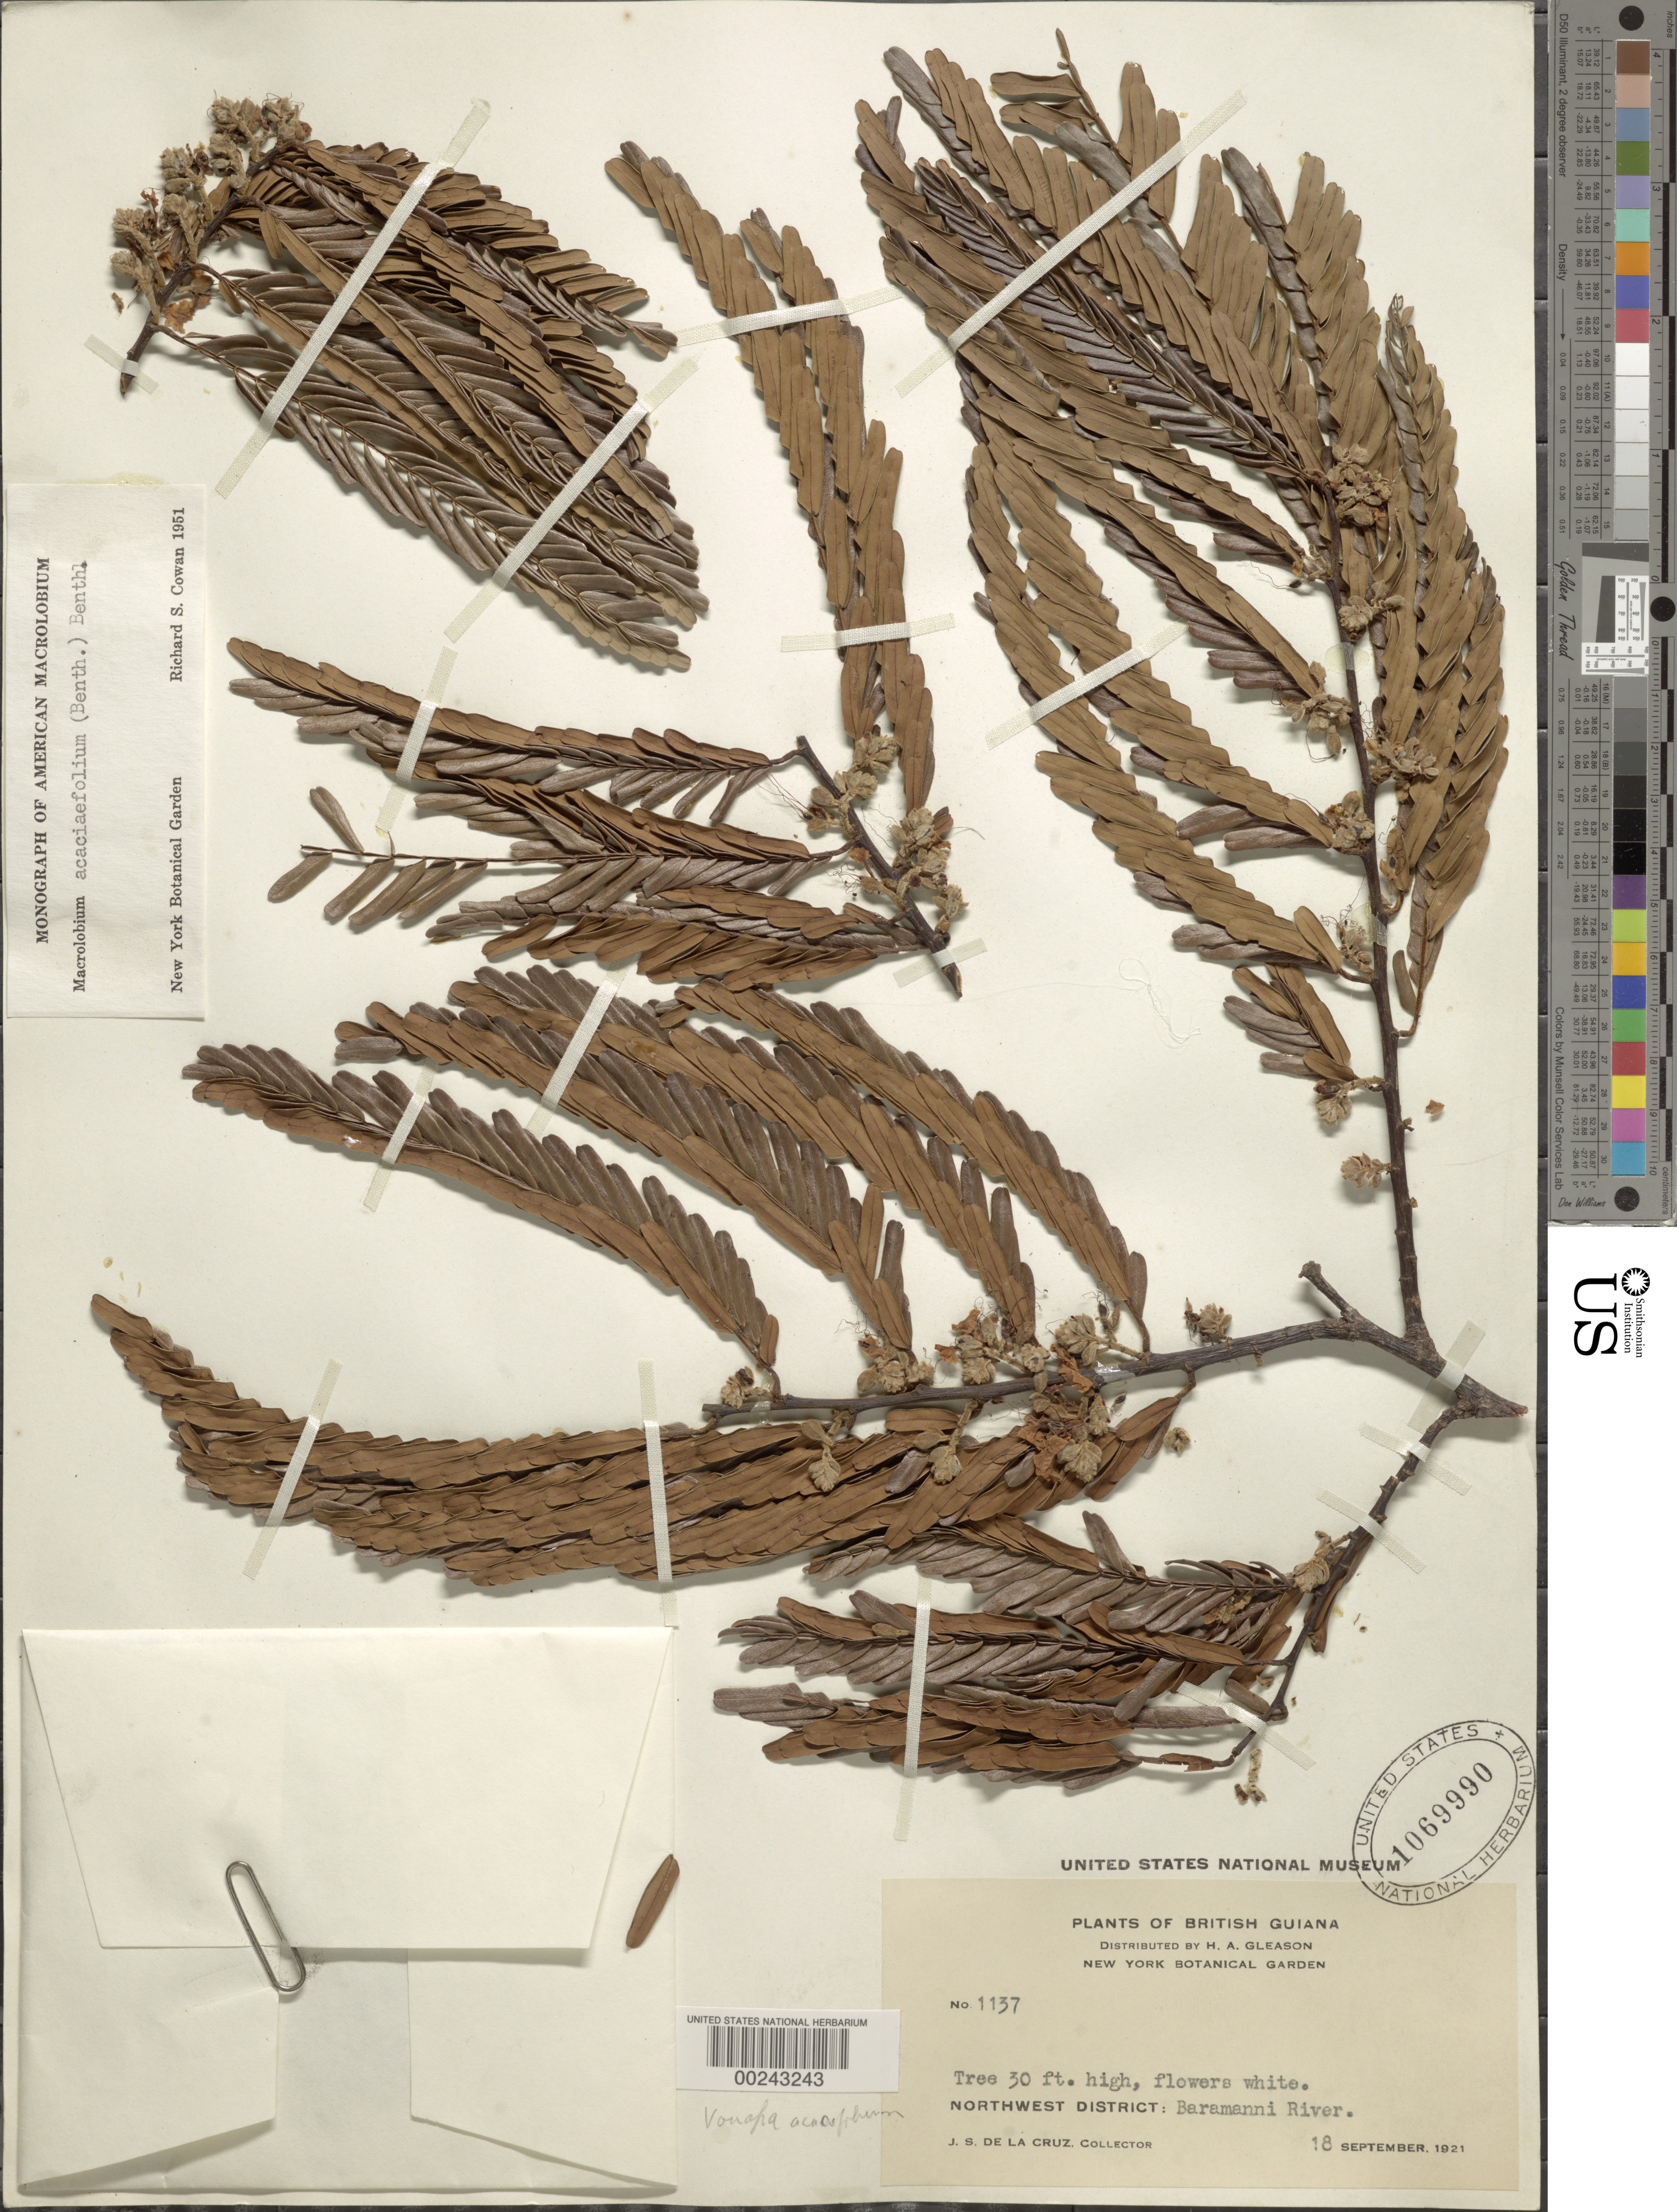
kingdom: Plantae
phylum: Tracheophyta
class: Magnoliopsida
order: Fabales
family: Fabaceae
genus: Macrolobium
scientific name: Macrolobium acaciifolium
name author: (Benth.) Benth.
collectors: J. S. de la Cruz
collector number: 1137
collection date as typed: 18 Sep 1921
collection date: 1921-09-18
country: Guyana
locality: Baramanni river, nw district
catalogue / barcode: US 1069990